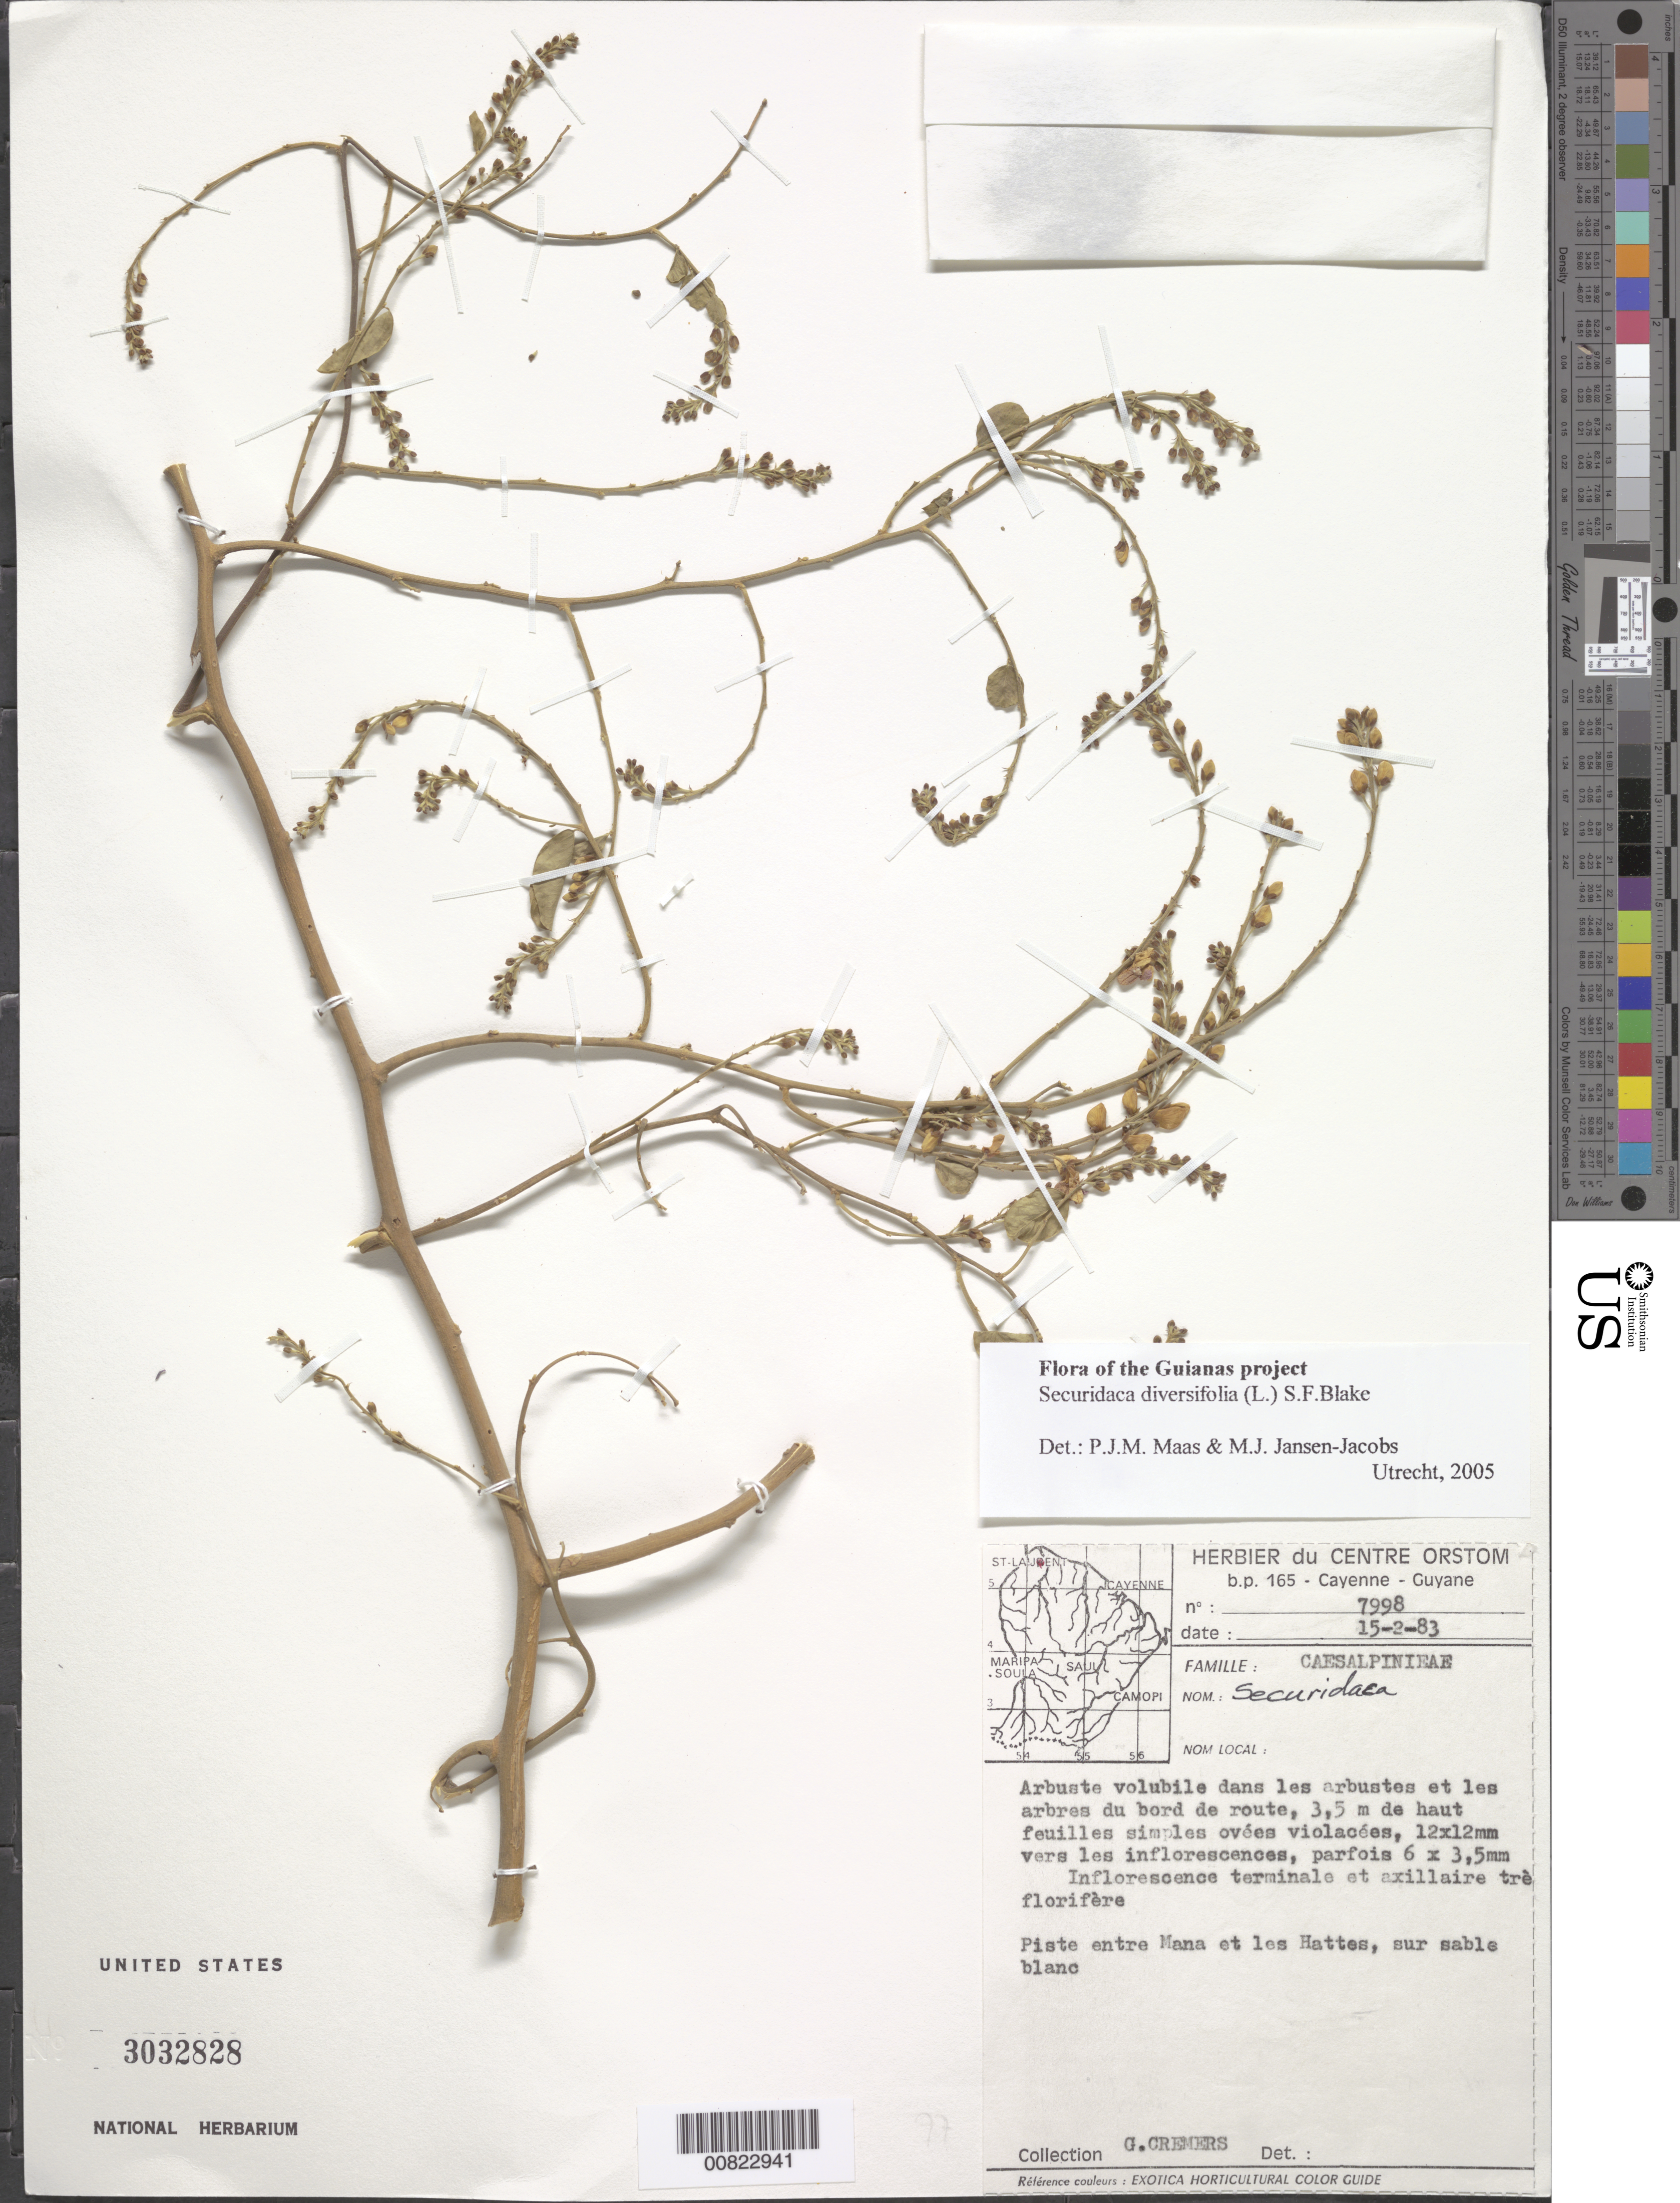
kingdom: Plantae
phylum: Tracheophyta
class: Magnoliopsida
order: Fabales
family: Polygalaceae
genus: Securidaca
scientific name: Securidaca diversifolia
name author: (L.) S.F. Blake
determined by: Jacobs-Brouwer, A.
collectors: G. Cremers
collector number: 7998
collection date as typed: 15-Feb-83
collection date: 1983-02-15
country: French Guiana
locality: Piste Mana, les Hattes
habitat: White sand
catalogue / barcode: US 3032828